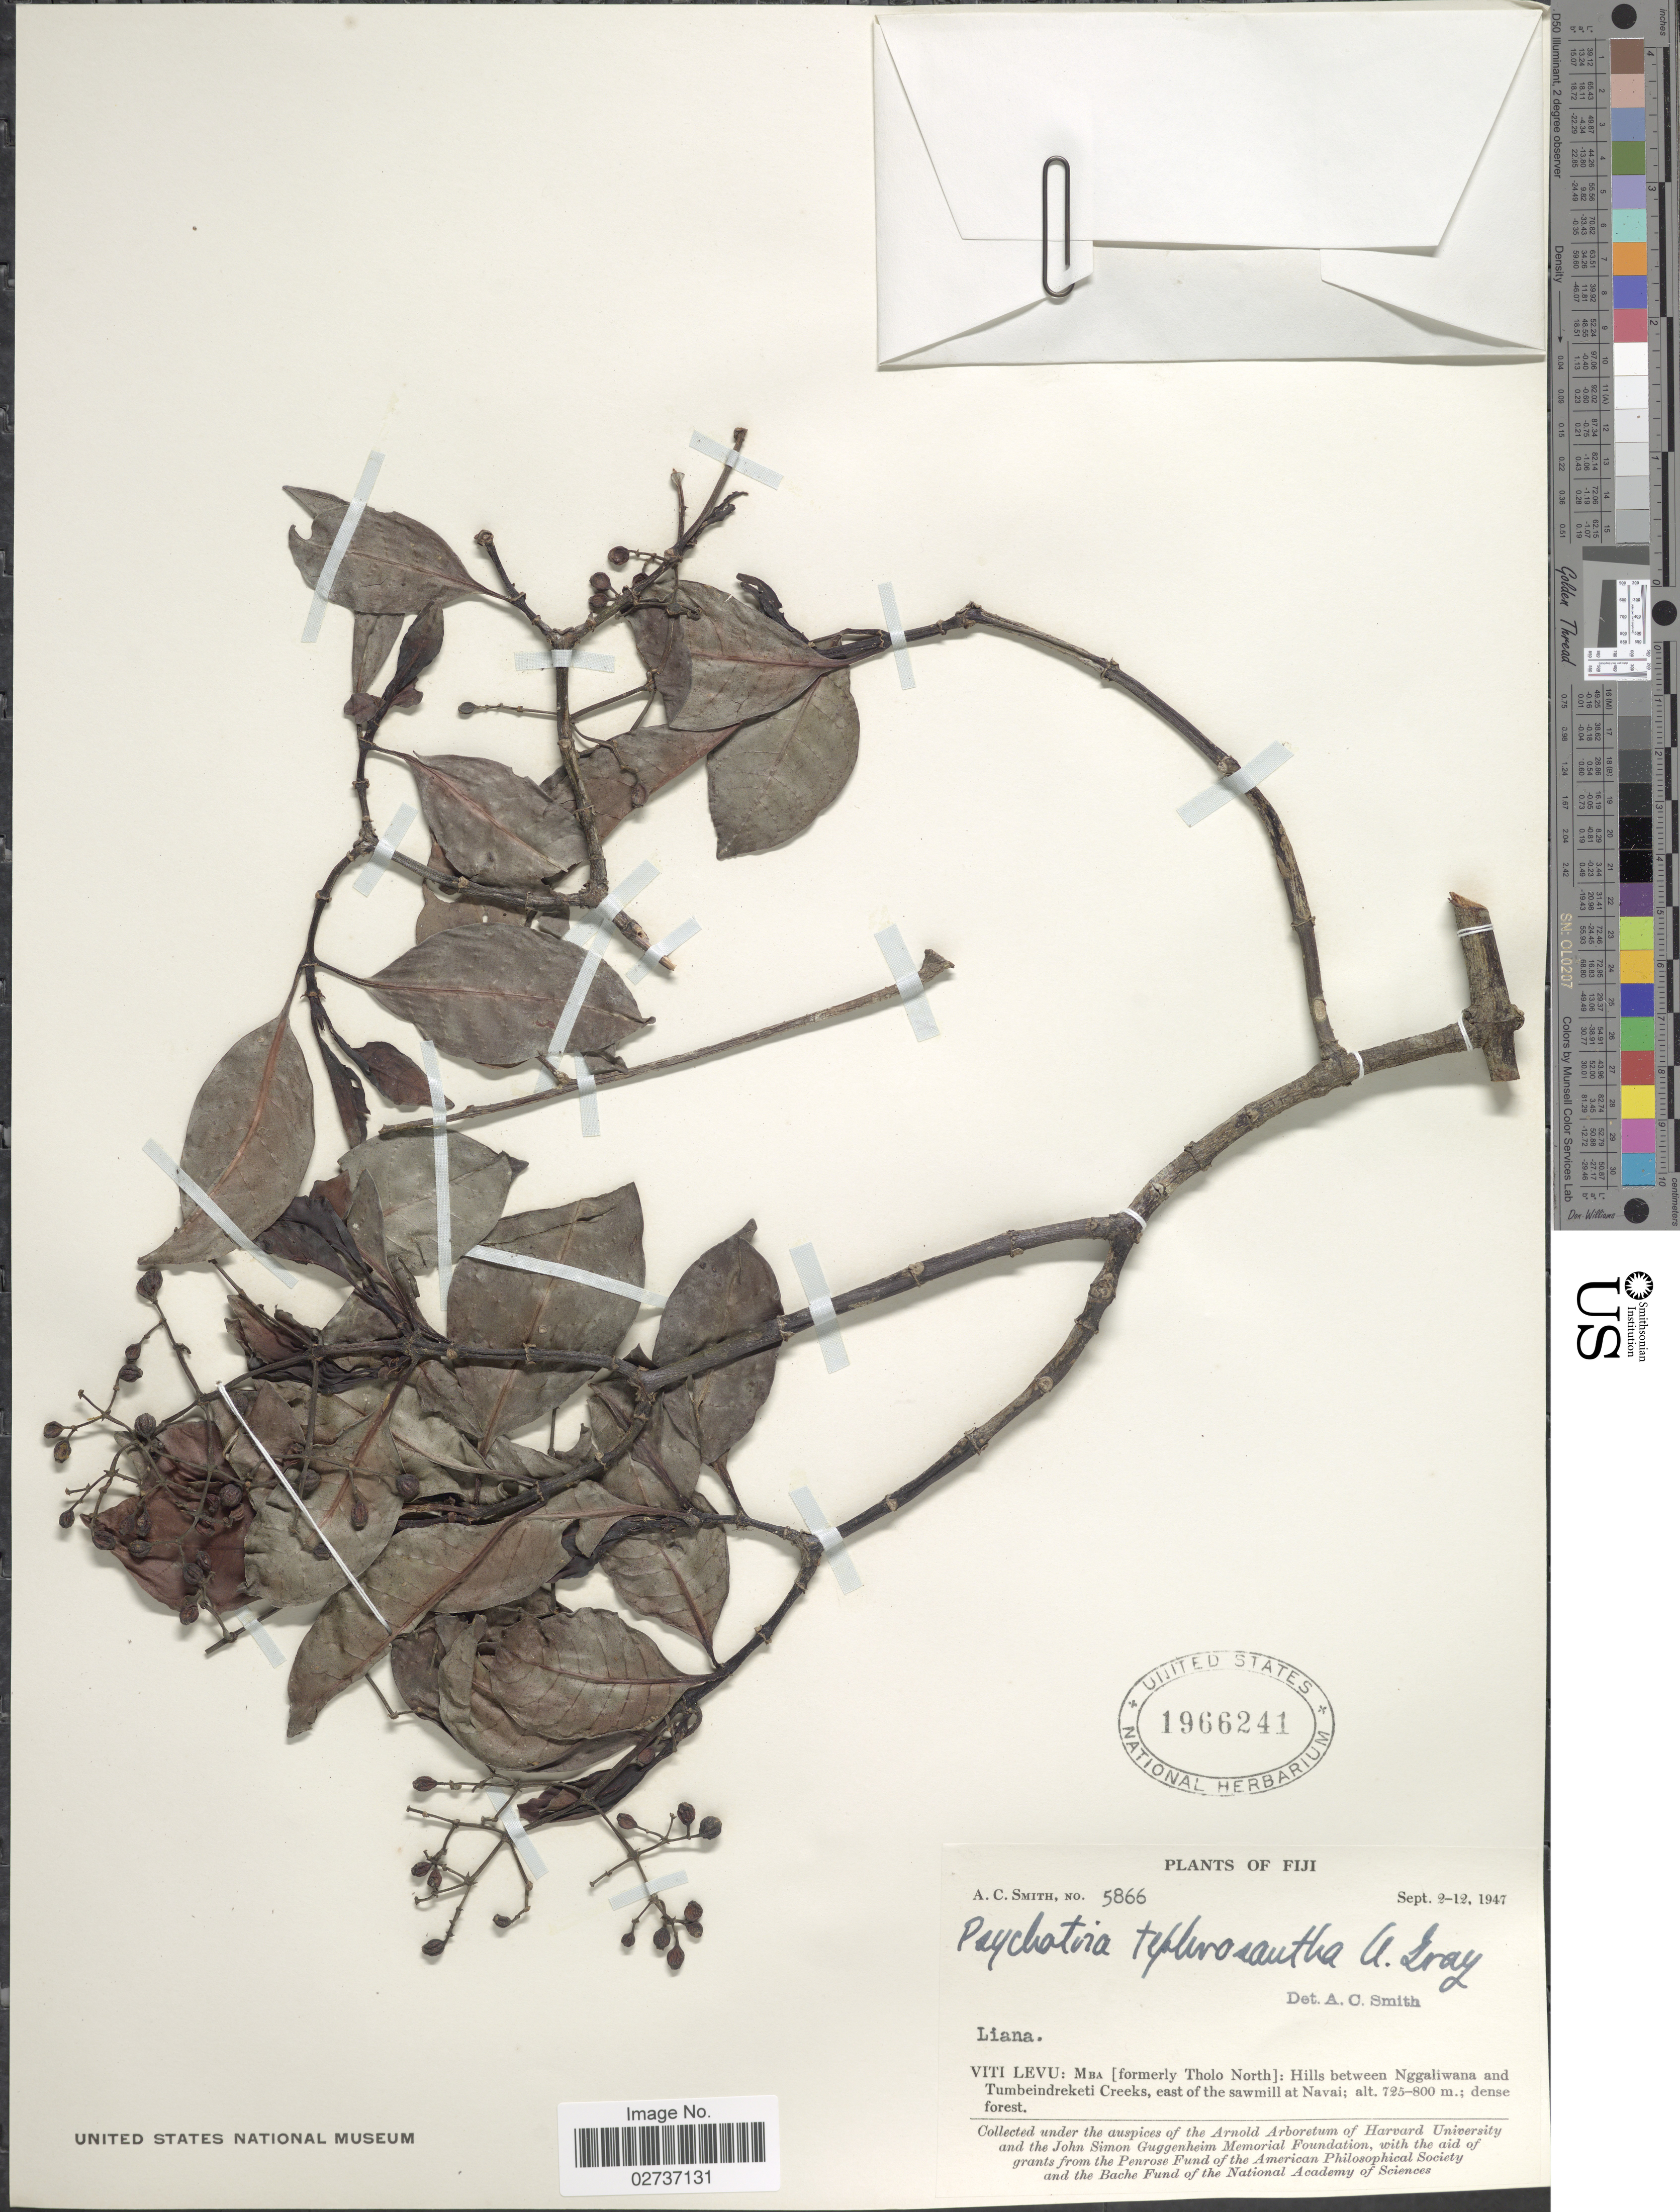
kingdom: Plantae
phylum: Tracheophyta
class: Magnoliopsida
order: Gentianales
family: Rubiaceae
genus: Psychotria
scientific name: Psychotria tephrosantha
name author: A. Gray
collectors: A. C. Smith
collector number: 5866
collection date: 1947-09-02/1947-09-12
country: Fiji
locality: Viti Levu: Mba (formerly Tholo North): Hills between Nggaliwana and Tumbeindreketi Creeks, east of the sawmill at Navai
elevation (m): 725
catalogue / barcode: US 1966241